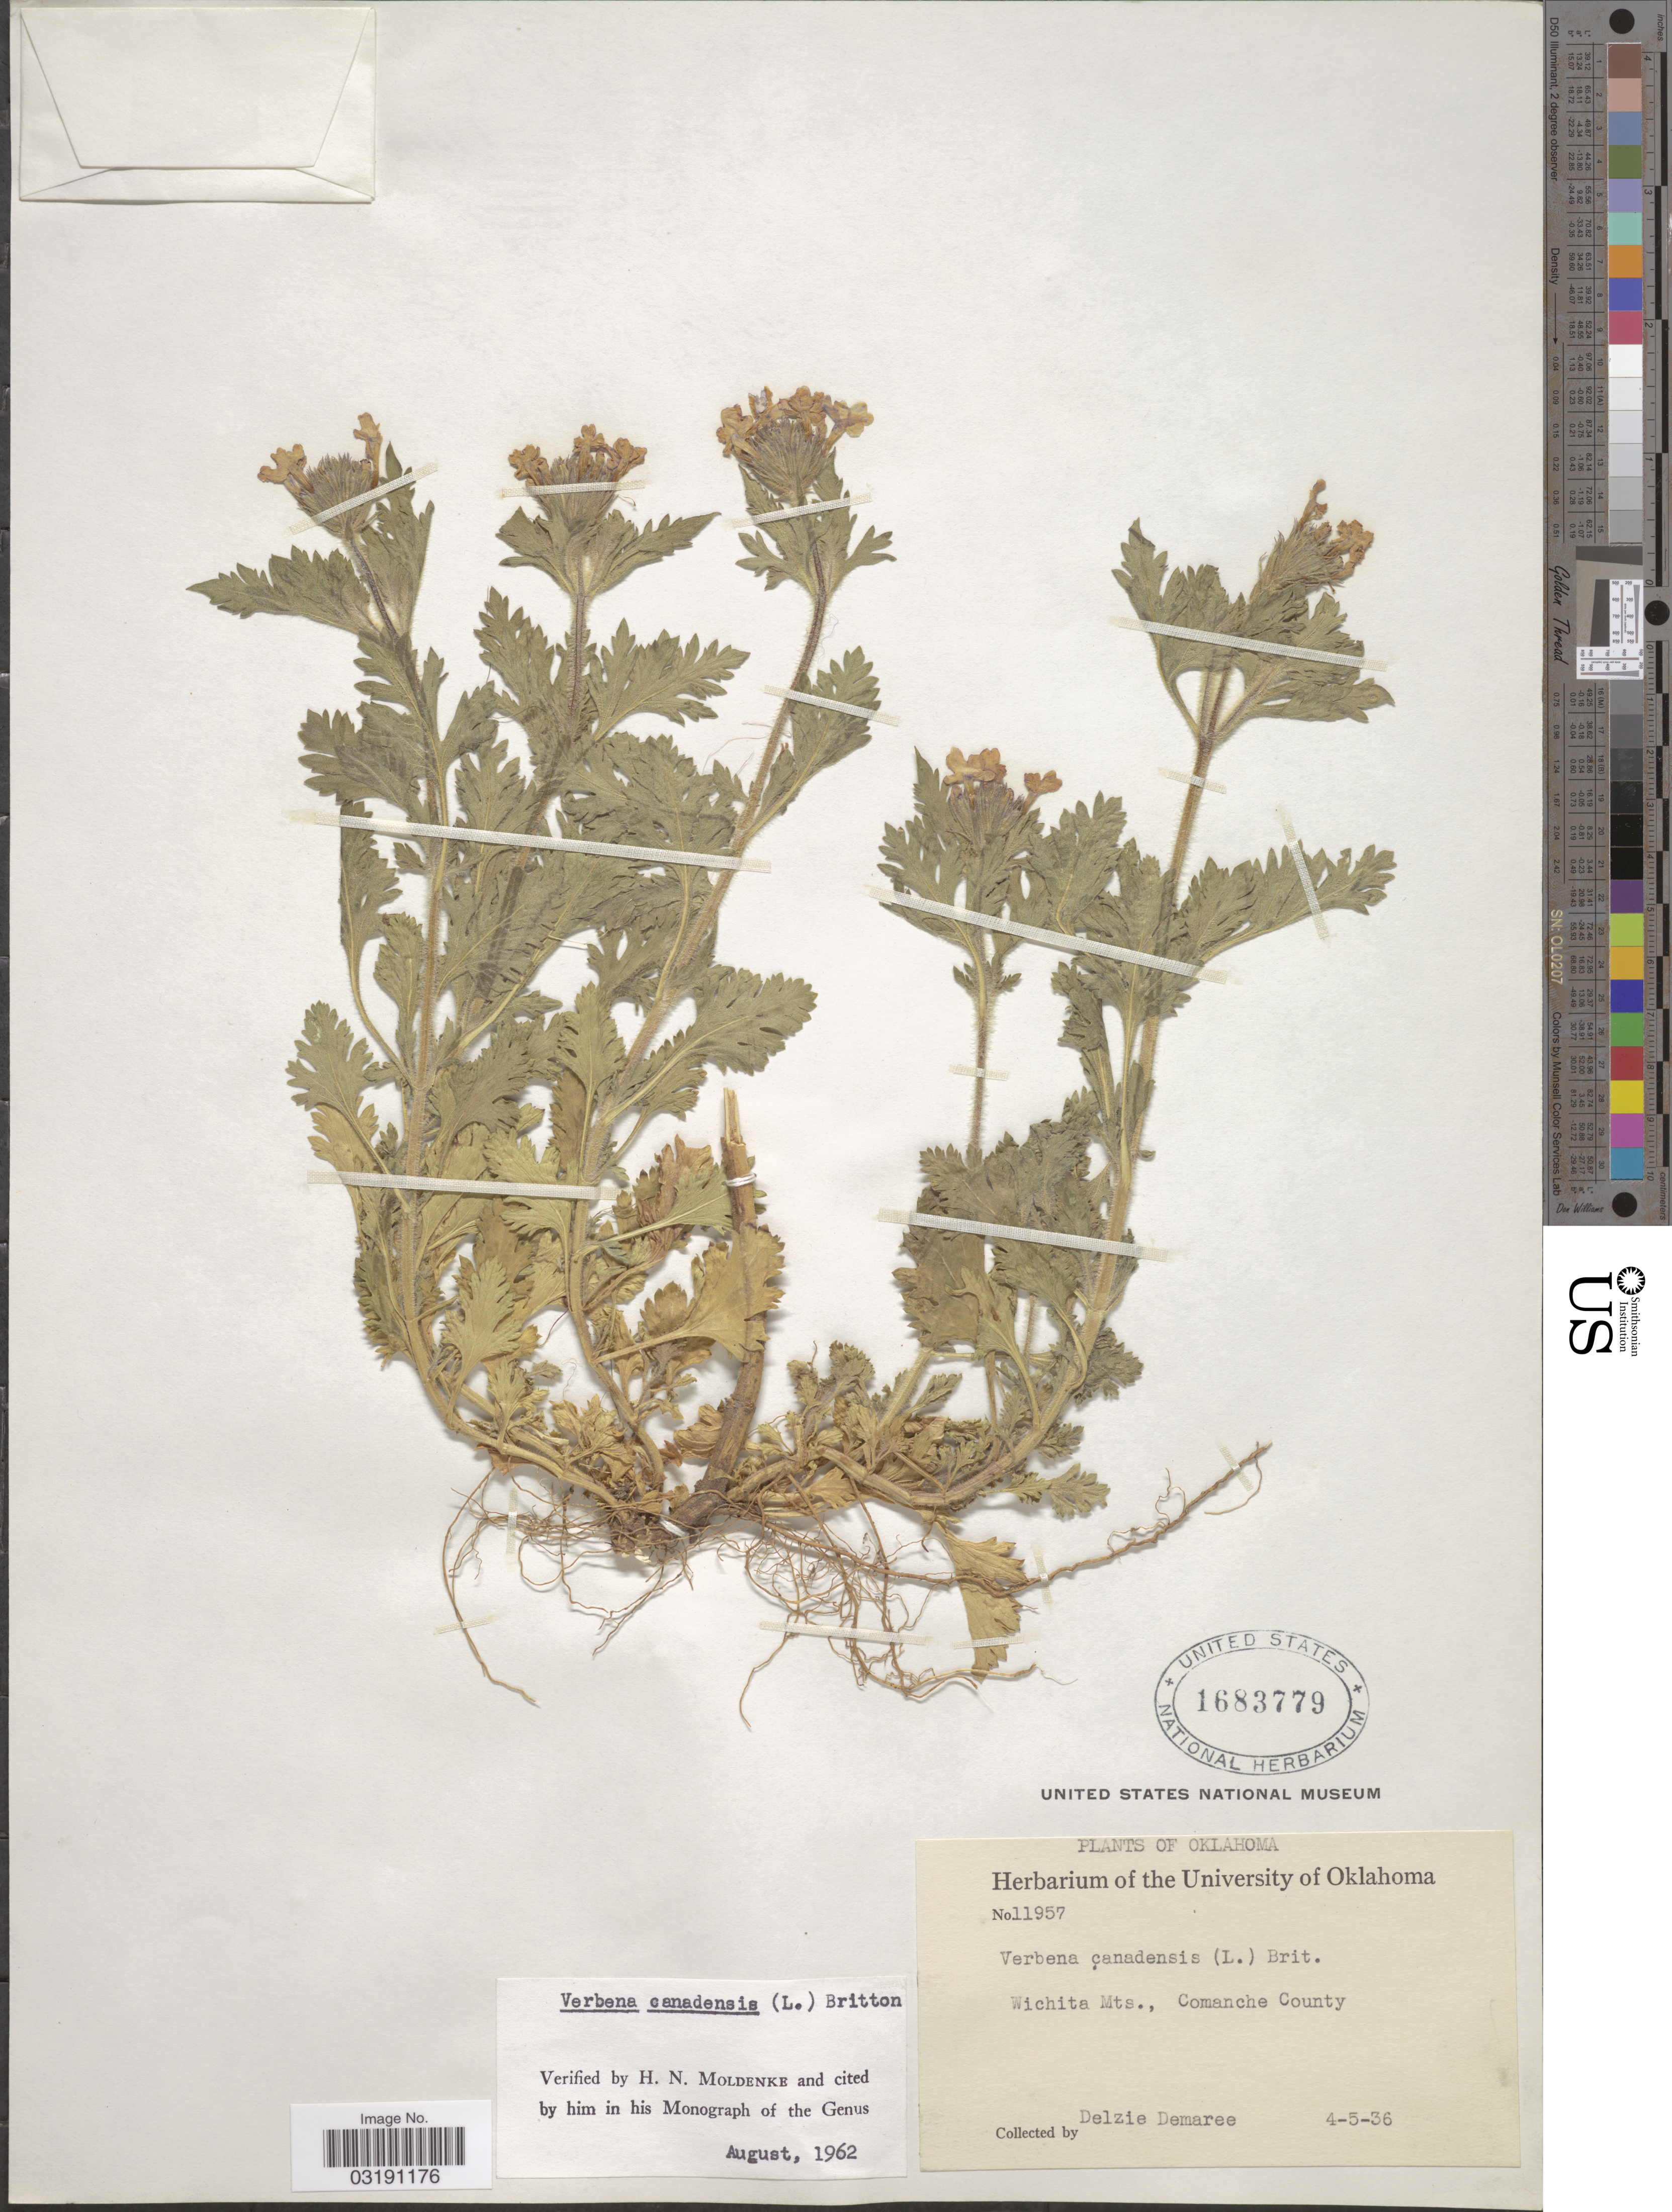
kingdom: Plantae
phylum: Tracheophyta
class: Magnoliopsida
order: Lamiales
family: Verbenaceae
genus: Verbena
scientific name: Verbena canadensis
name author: (L.) Britton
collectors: D. Demaree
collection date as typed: Transcribed d/m/y: 5/4/36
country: United States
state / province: Oklahoma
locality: Wichita Mts., Comanche County.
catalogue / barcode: US 1683779